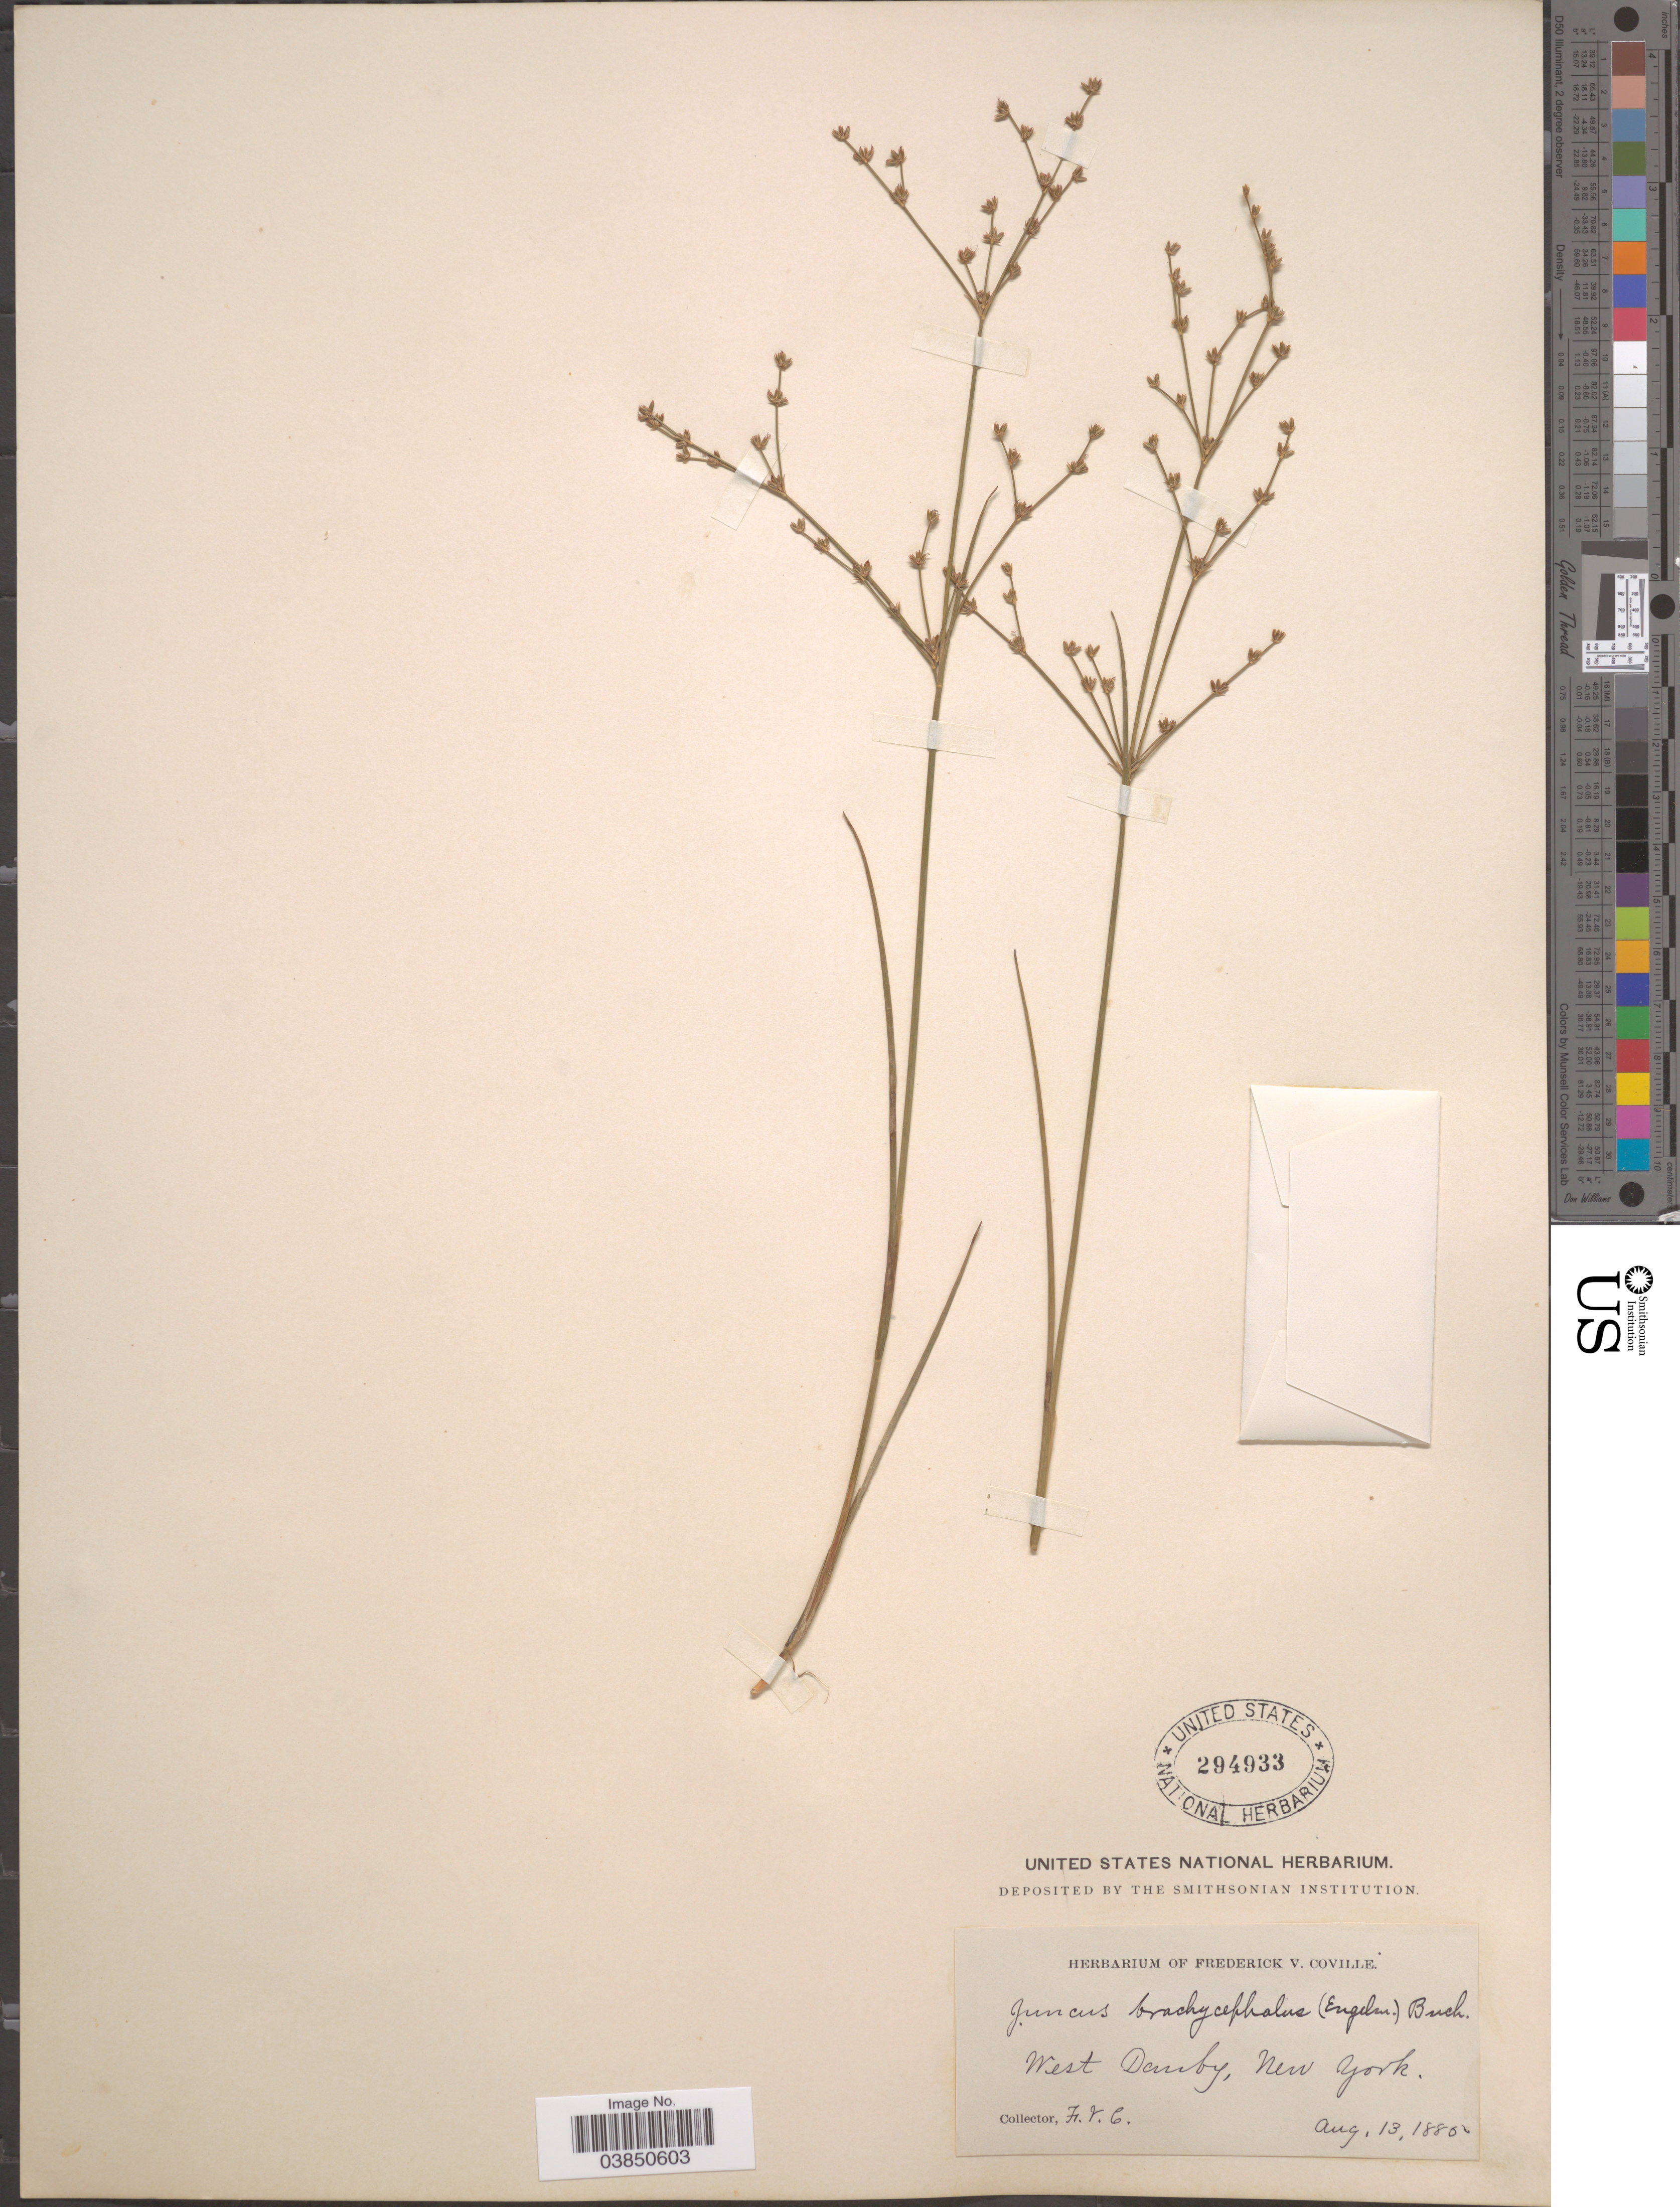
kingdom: Plantae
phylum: Tracheophyta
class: Liliopsida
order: Poales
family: Juncaceae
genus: Juncus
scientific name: Juncus brachycephalus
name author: (Engelm.) Buchenau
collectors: F. V. Coville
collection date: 1885-08-13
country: United States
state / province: New York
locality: West Danby.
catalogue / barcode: US 294933